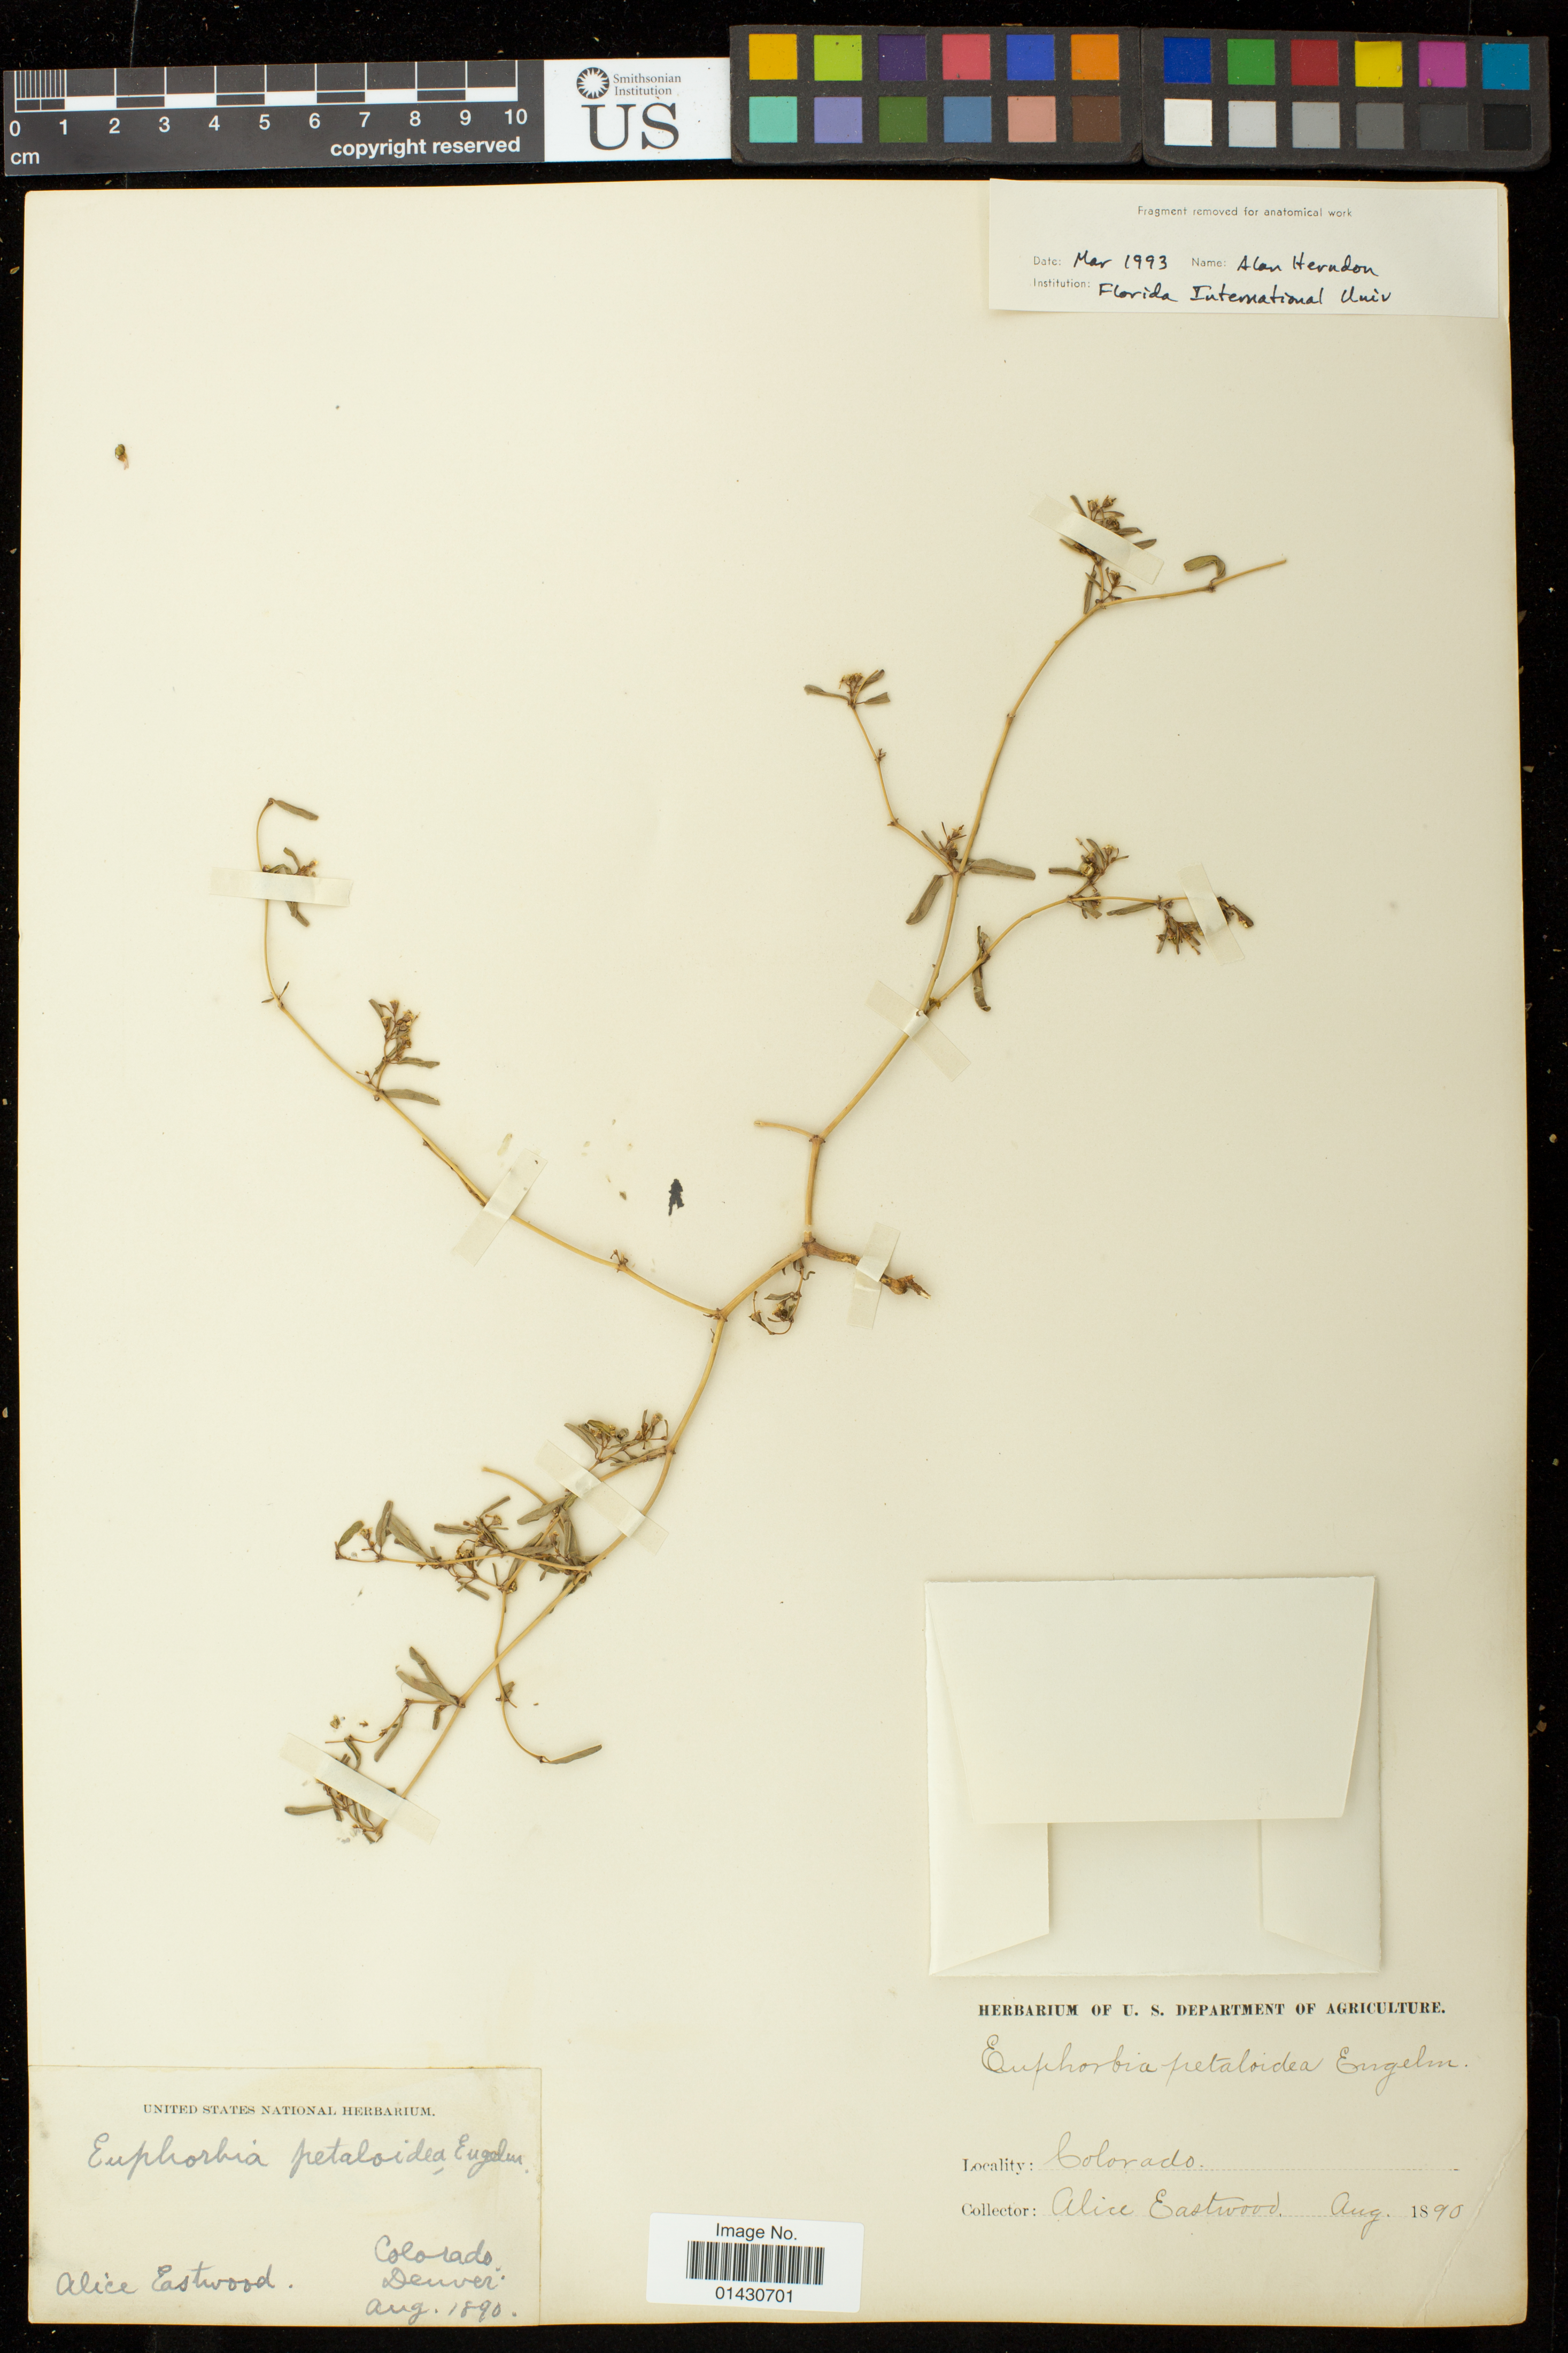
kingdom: Plantae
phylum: Tracheophyta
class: Magnoliopsida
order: Malpighiales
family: Euphorbiaceae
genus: Euphorbia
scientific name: Euphorbia missurica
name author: Raf.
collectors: A. Eastwood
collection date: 1890-08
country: United States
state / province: Colorado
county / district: Denver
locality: Denver